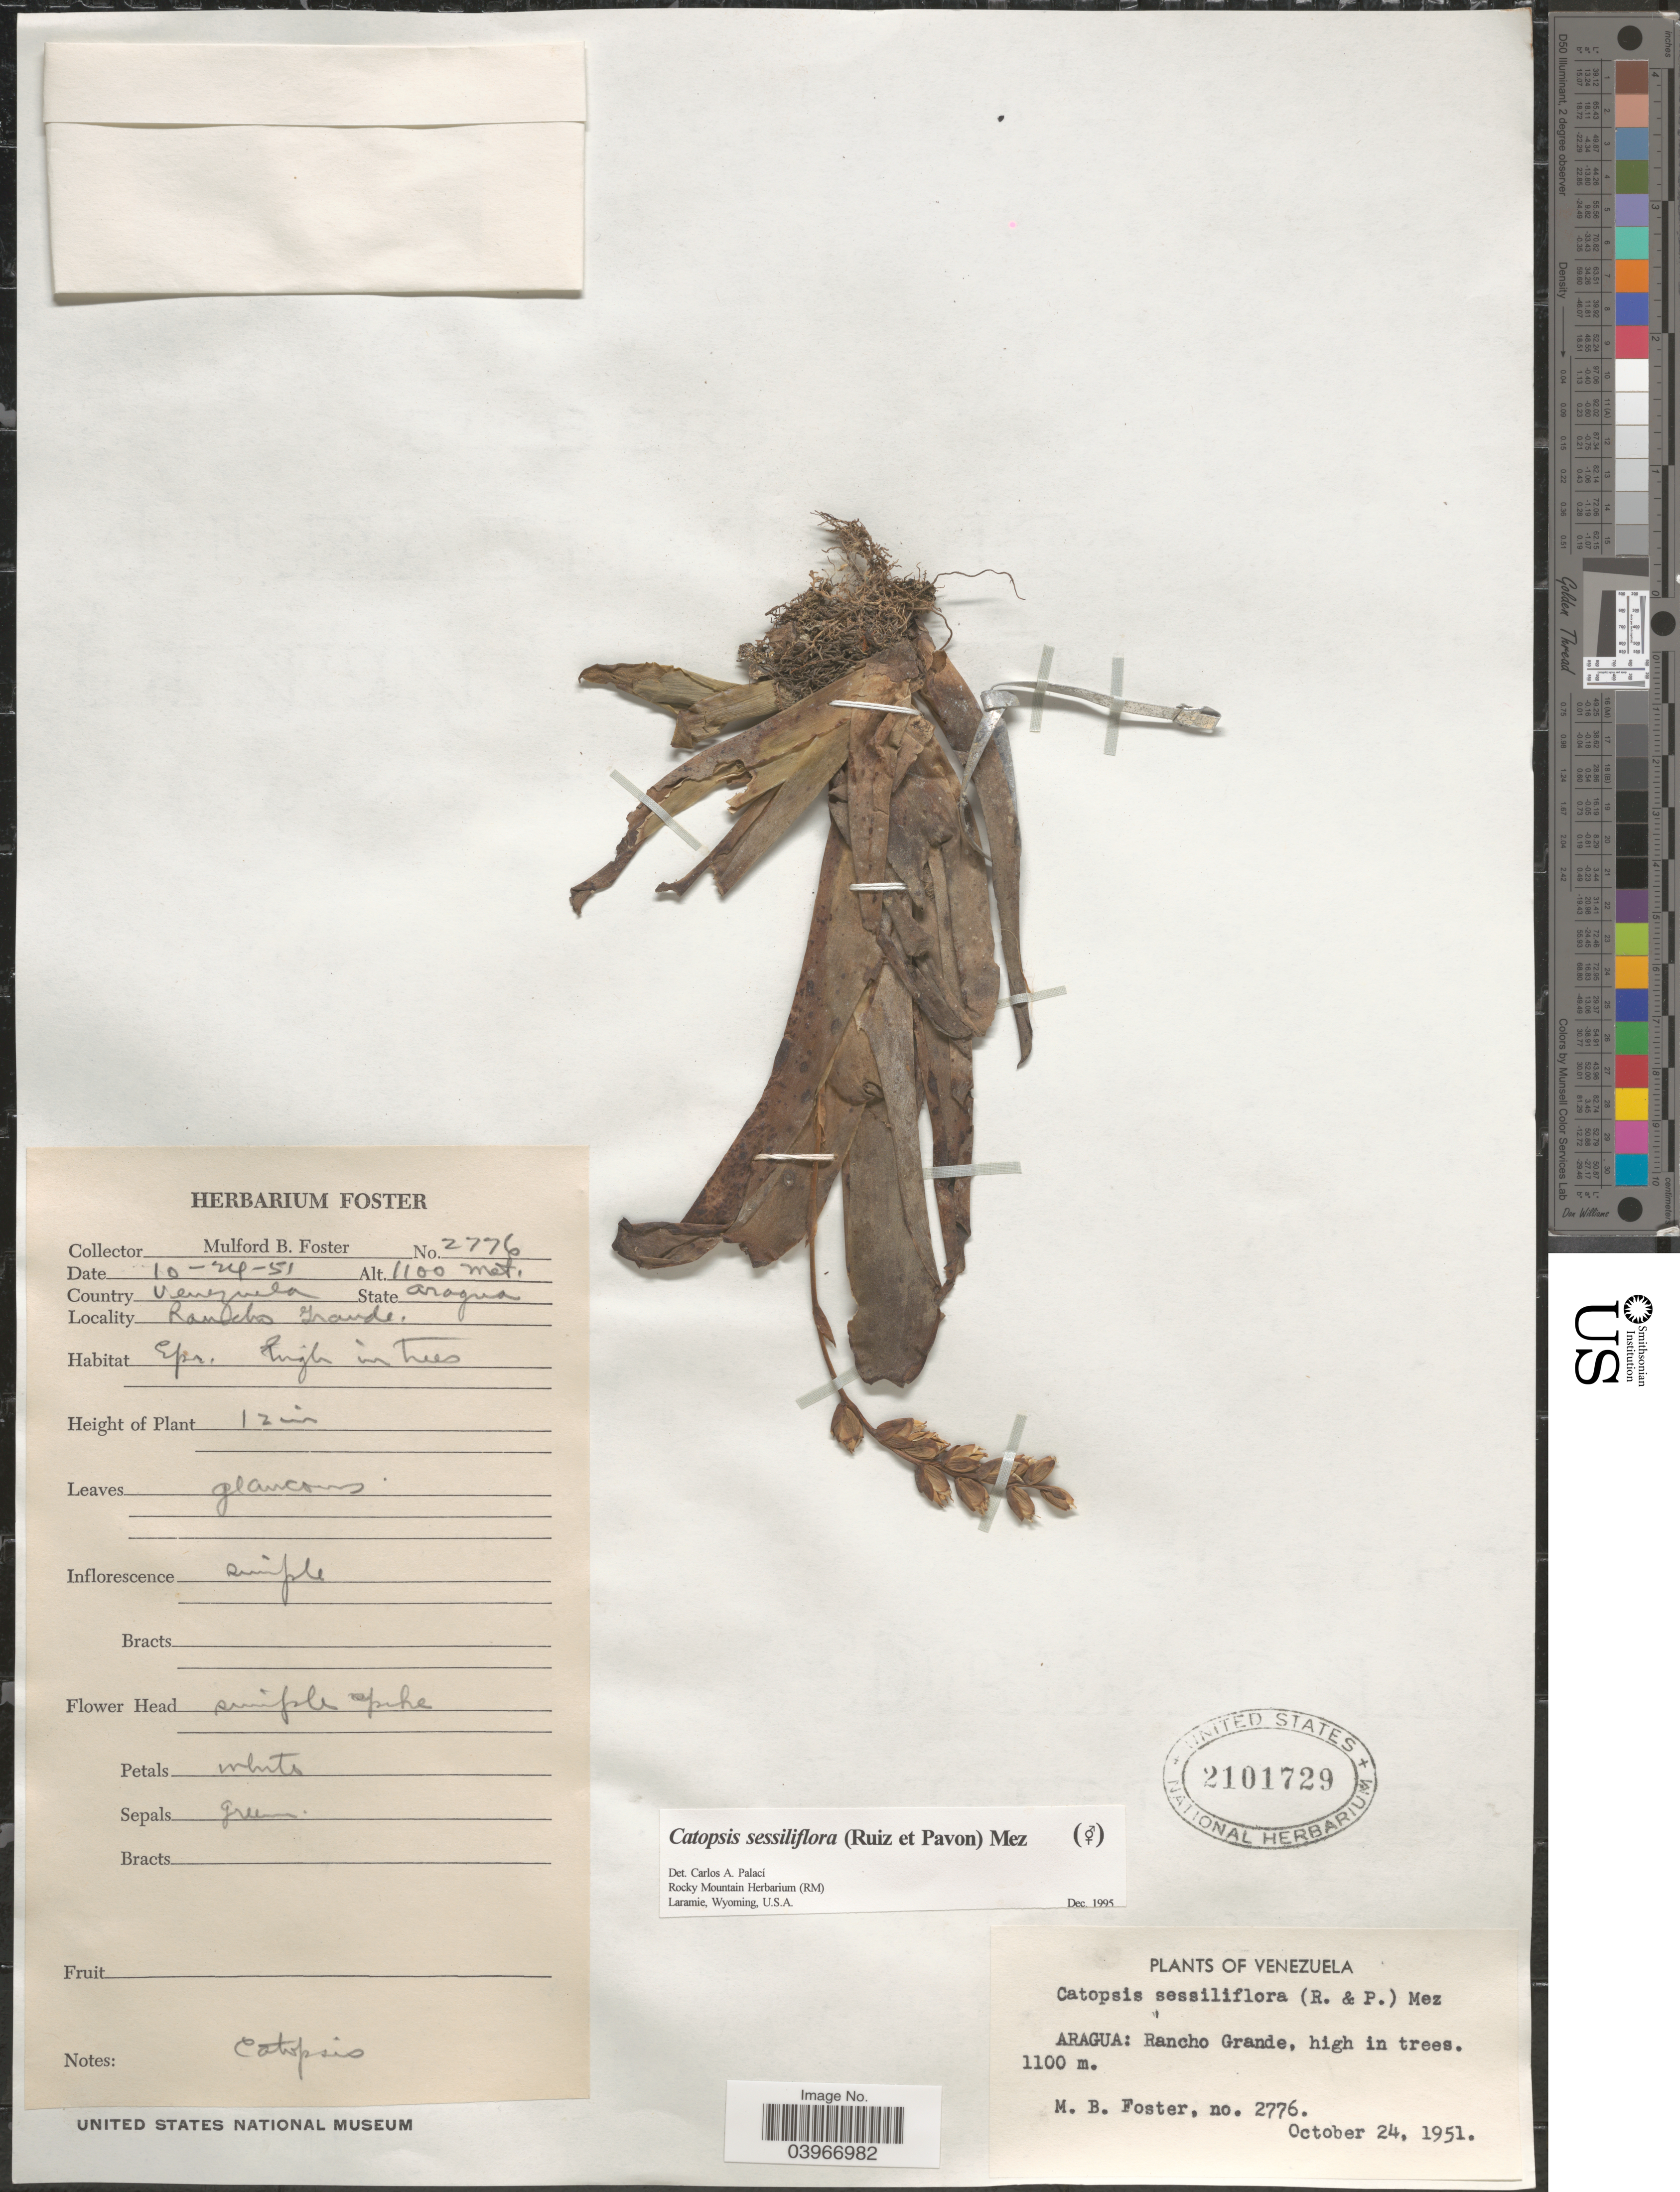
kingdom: Plantae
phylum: Tracheophyta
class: Liliopsida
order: Poales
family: Bromeliaceae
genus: Catopsis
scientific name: Catopsis sessiliflora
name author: (Ruiz & Pav.) Mez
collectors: M. B. Foster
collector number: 2776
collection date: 1951-10-24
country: Venezuela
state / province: Aragua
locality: Rancho Grande.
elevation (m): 1100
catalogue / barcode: US 2101729